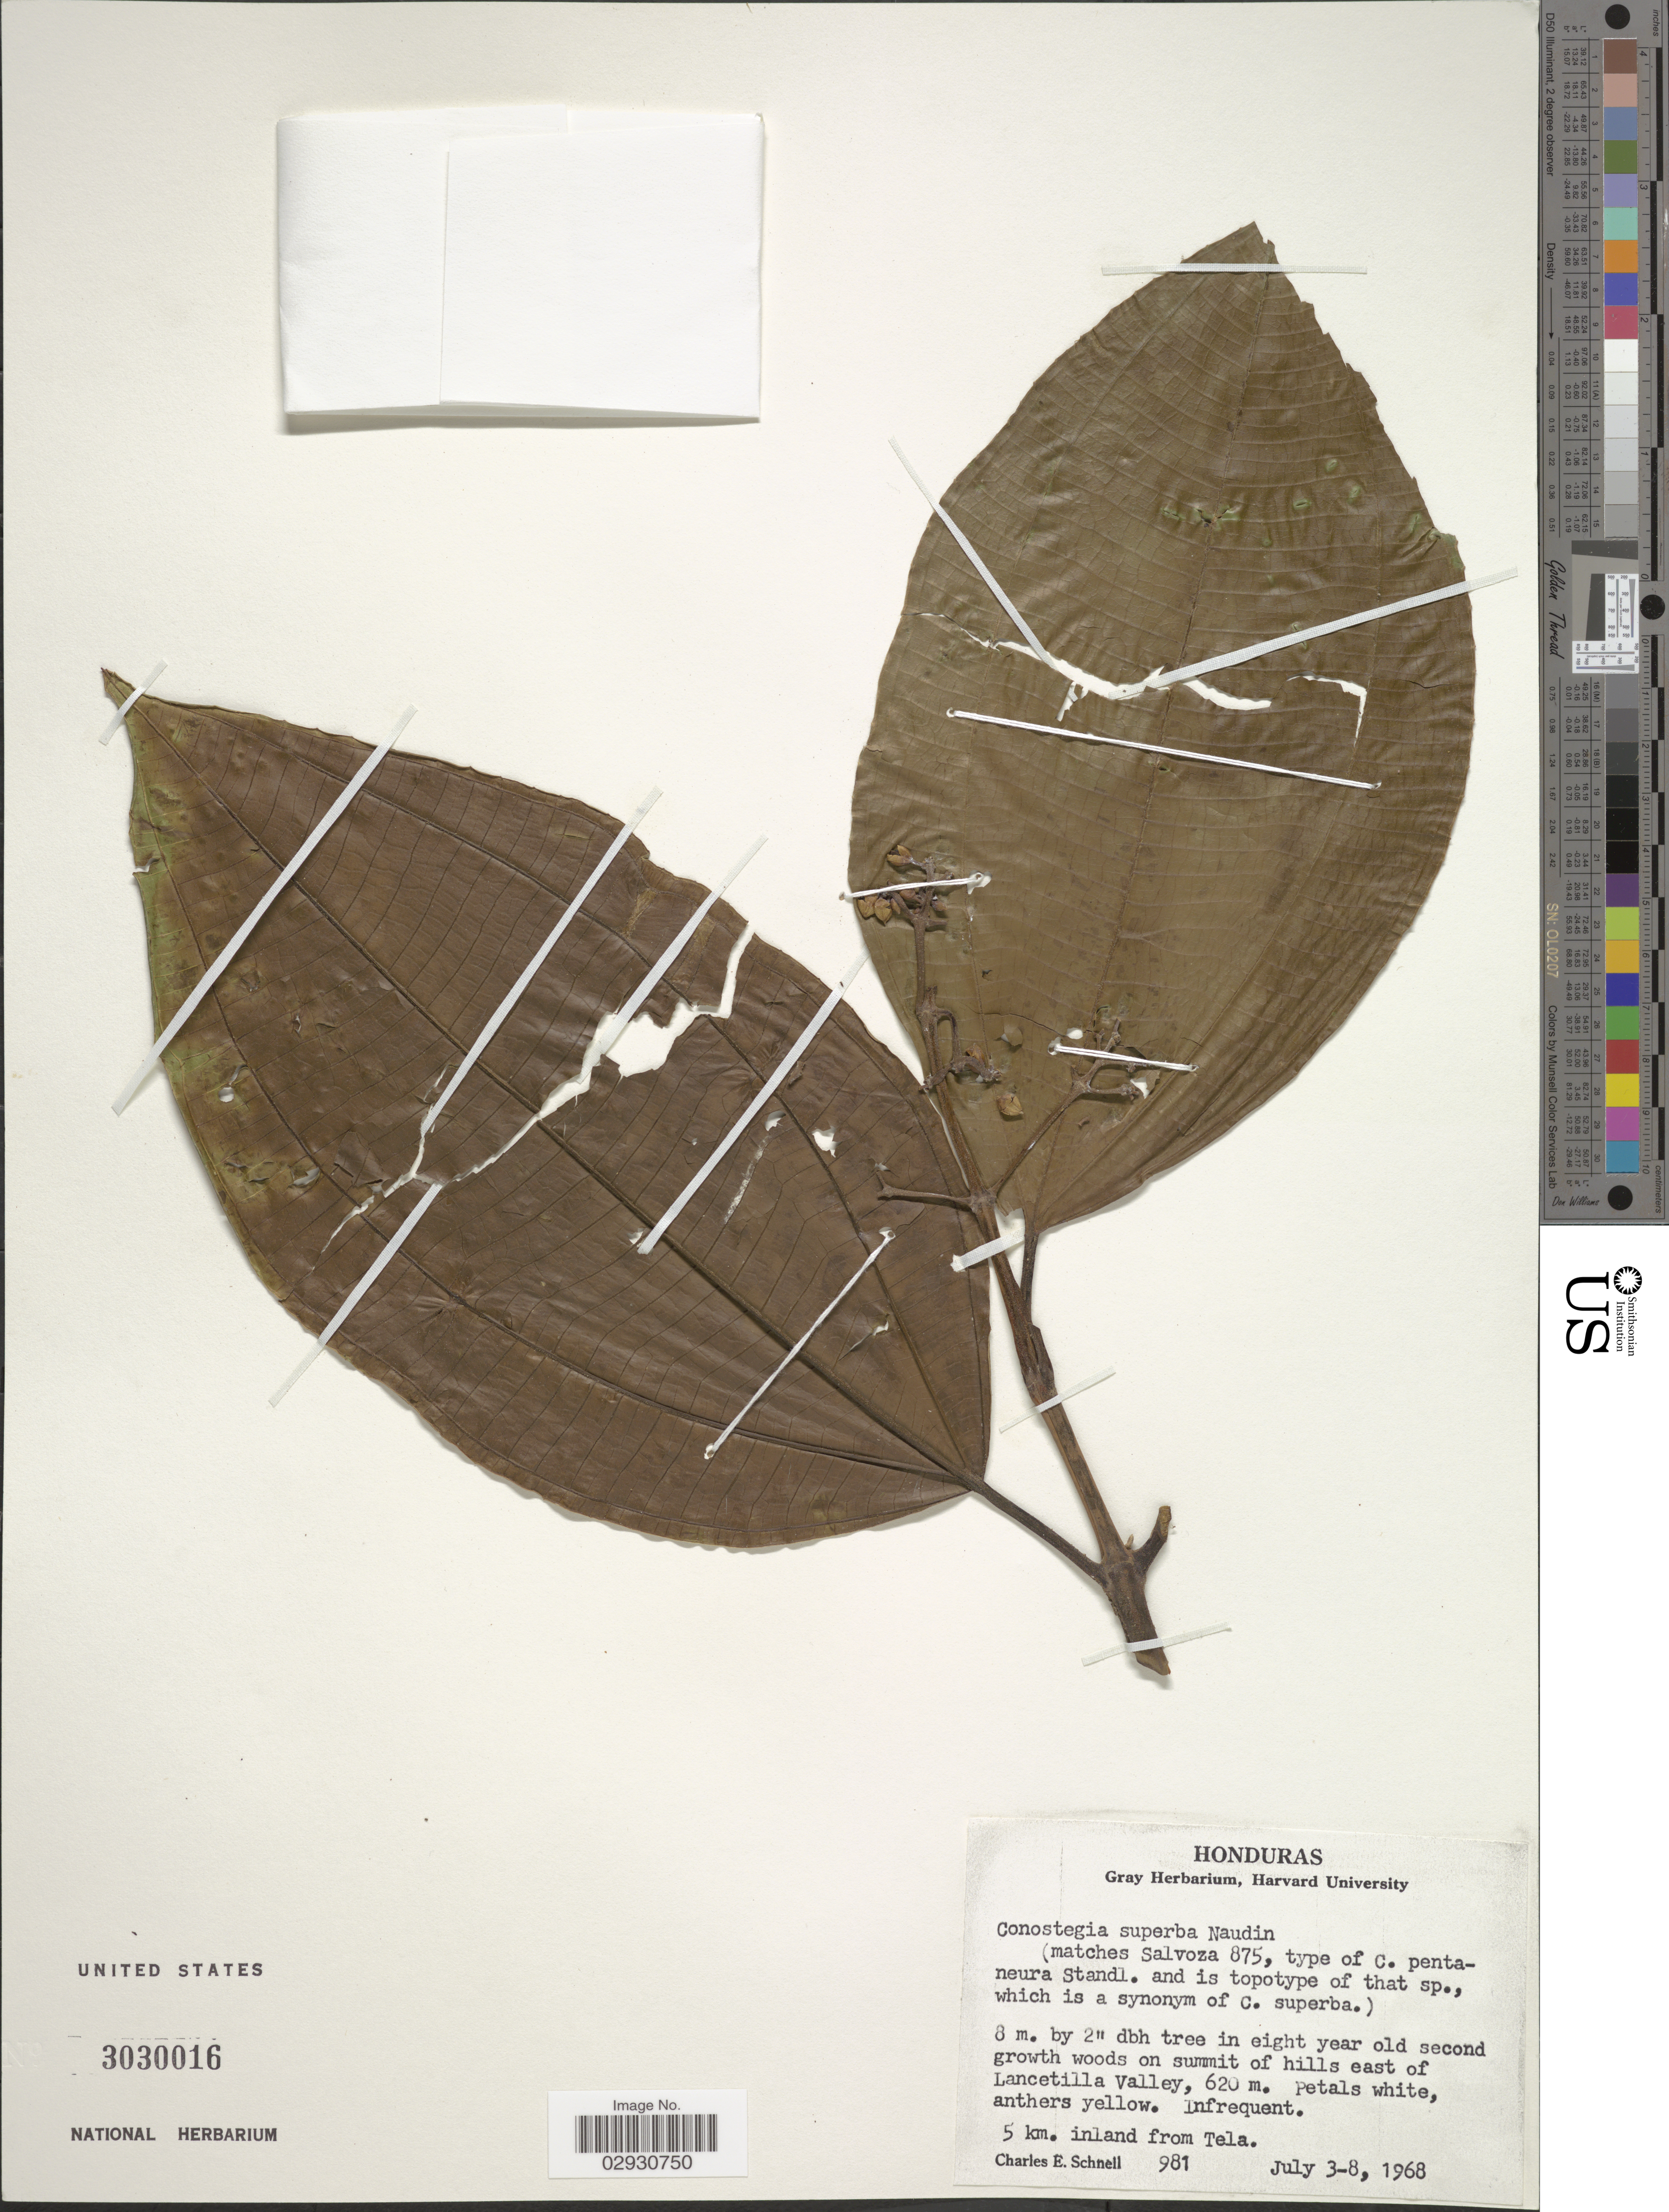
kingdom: Plantae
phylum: Tracheophyta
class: Magnoliopsida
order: Myrtales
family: Melastomataceae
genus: Conostegia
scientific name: Conostegia superba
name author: Naudin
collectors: C. Schnell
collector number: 981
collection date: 1968-07-03/1968-07-08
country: Honduras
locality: On summit of hills east of Lancetilla Valley. 5 km. inland from Tela.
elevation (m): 620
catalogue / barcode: US 3030016